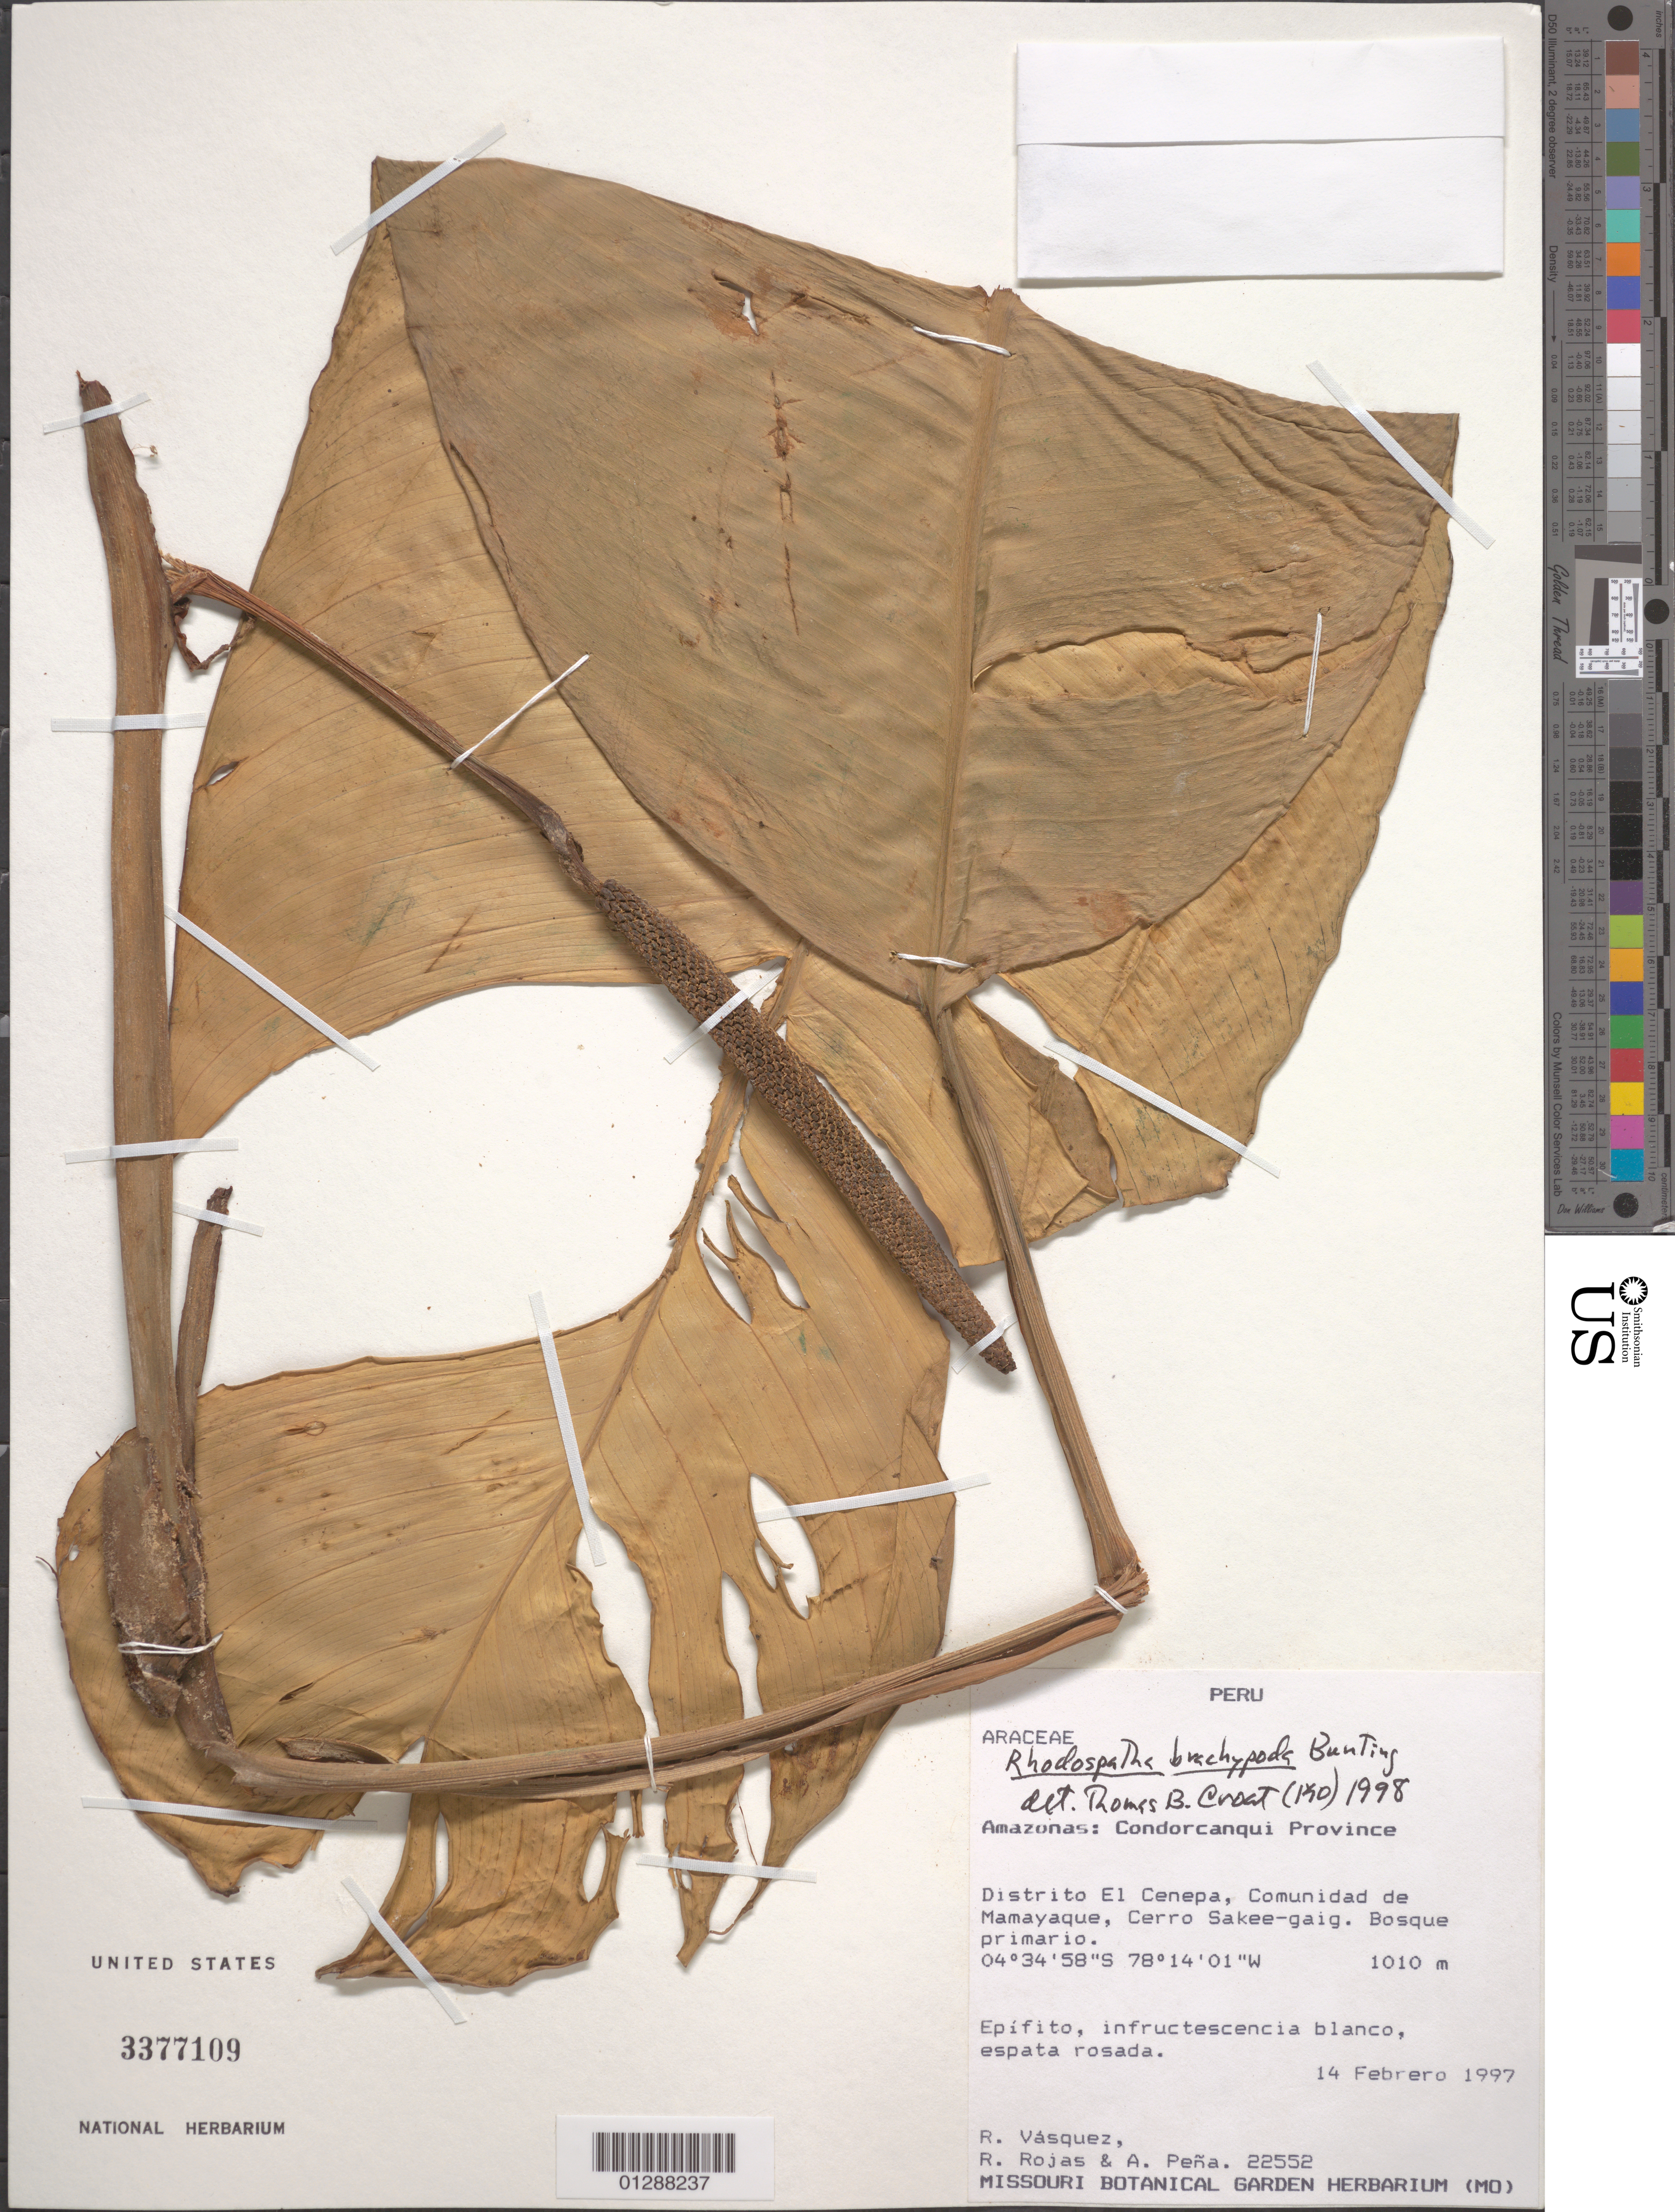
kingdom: Plantae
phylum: Tracheophyta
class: Liliopsida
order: Alismatales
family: Araceae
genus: Rhodospatha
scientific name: Rhodospatha brachypoda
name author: G.S. Bunting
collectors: R. Vásquez, R. Rojas & A. Peña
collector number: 22552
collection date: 1997-02-14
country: Peru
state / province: Amazonas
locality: Condorcanqui Province. Distrito El Cenepa, Comunidad de Mamayaque, Cerro Sakee-gaig.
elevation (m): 1010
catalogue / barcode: US 3377109